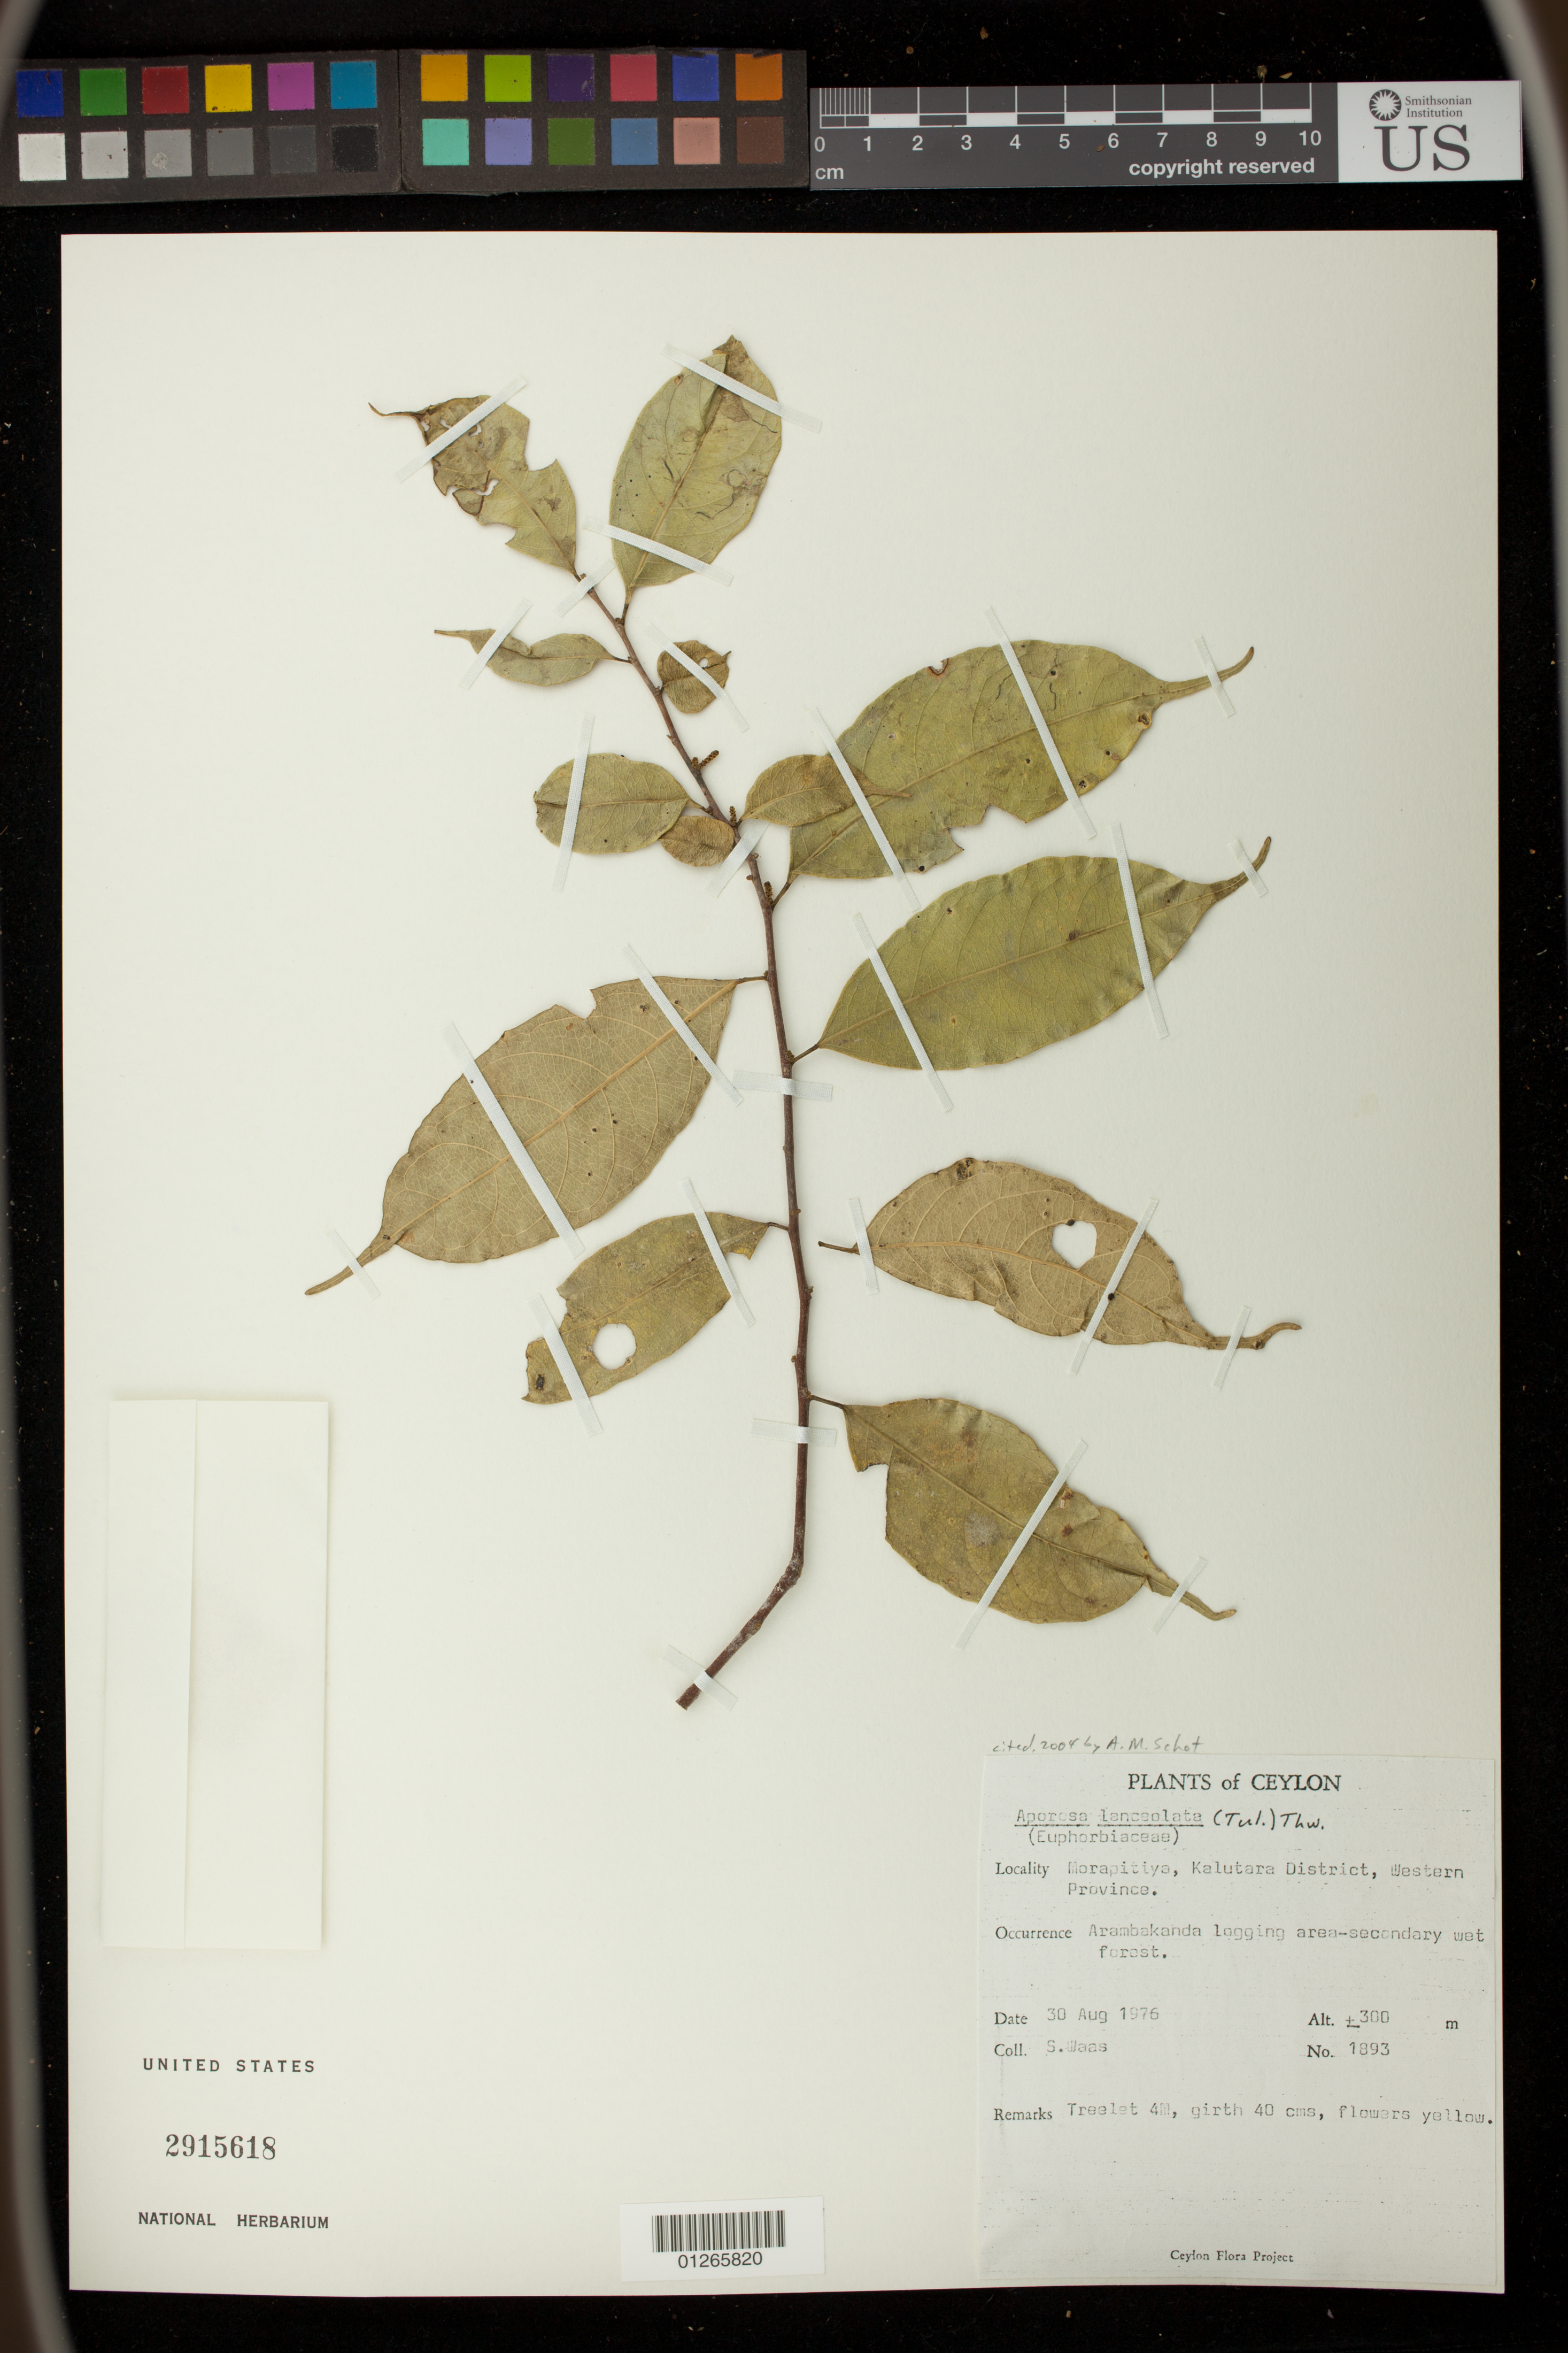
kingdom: Plantae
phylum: Tracheophyta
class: Magnoliopsida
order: Malpighiales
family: Phyllanthaceae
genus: Aporosa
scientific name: Aporosa lanceolata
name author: Müll. Arg.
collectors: S. Waas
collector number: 1893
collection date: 1976-08-30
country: Sri Lanka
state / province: Western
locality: Morapitiya, Kalutara District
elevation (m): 300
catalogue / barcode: US 2915618